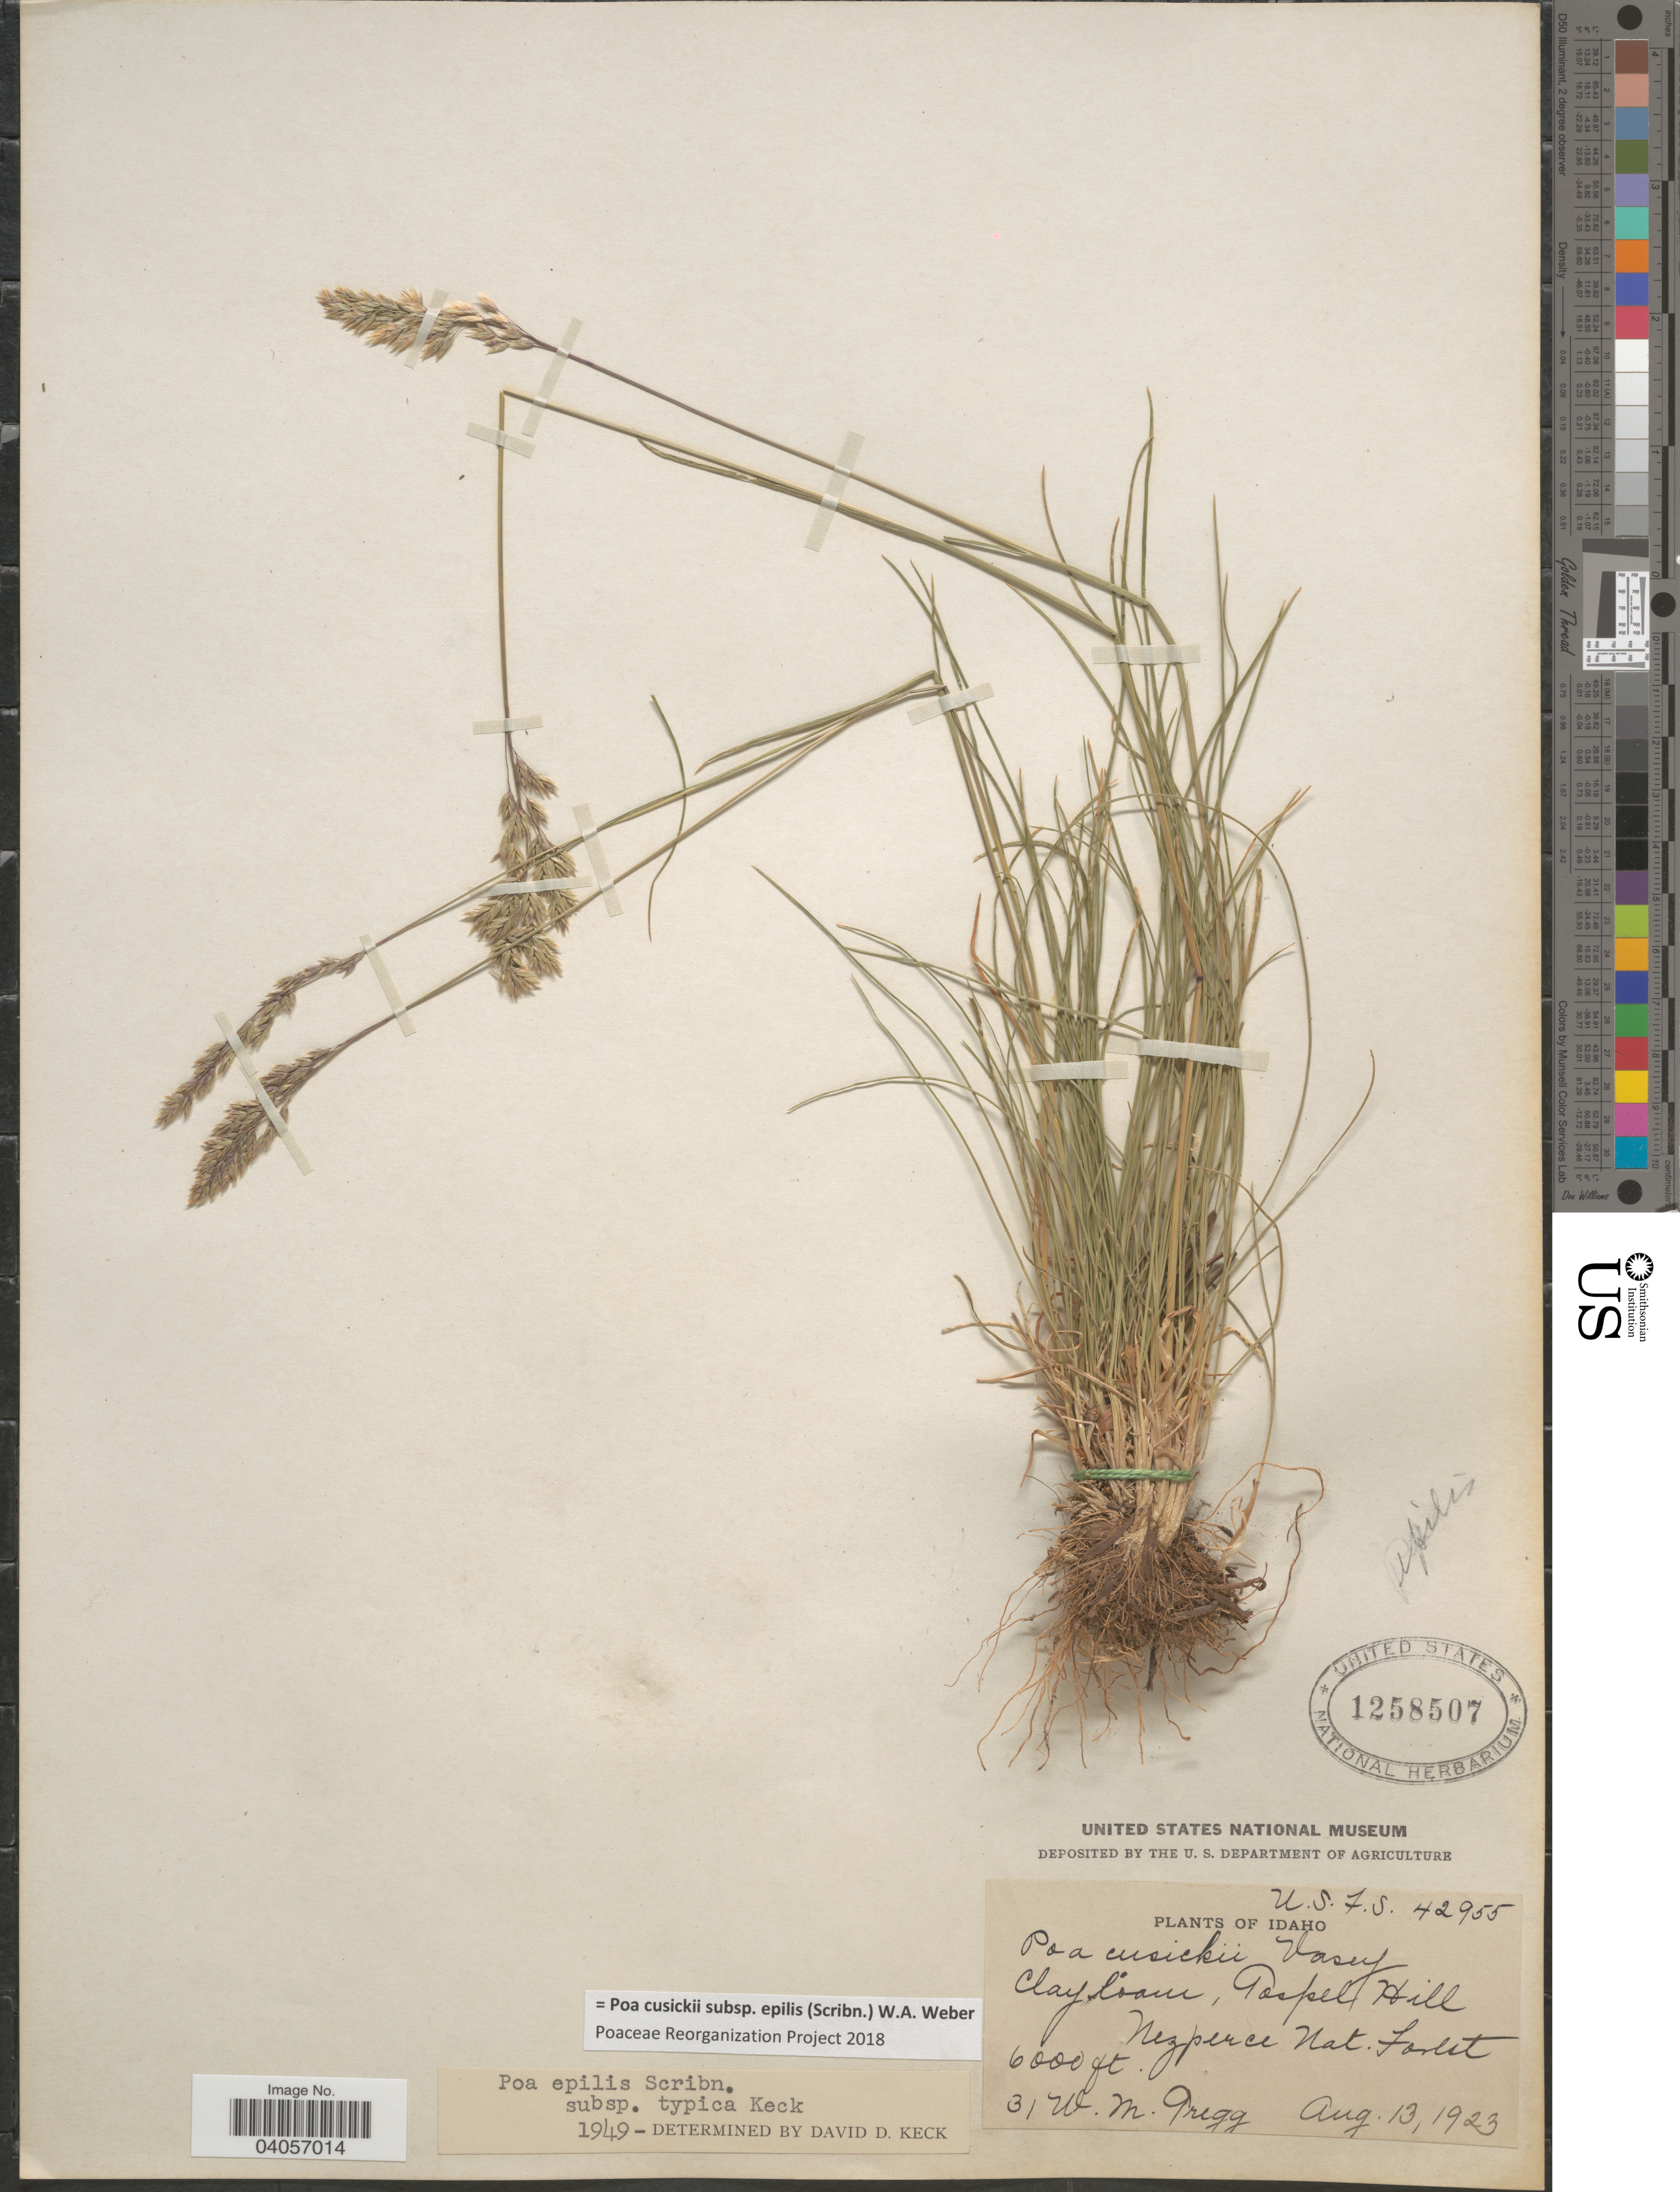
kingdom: Plantae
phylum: Tracheophyta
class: Liliopsida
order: Poales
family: Poaceae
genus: Poa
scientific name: Poa cusickii subsp. epilis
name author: (Scribn.) W.A. Weber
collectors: W. Gregg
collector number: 31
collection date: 1923-08-13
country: United States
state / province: Idaho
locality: Gospel Hill. Nezperce Nat. Forest.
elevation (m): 1829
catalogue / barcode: US 1258507